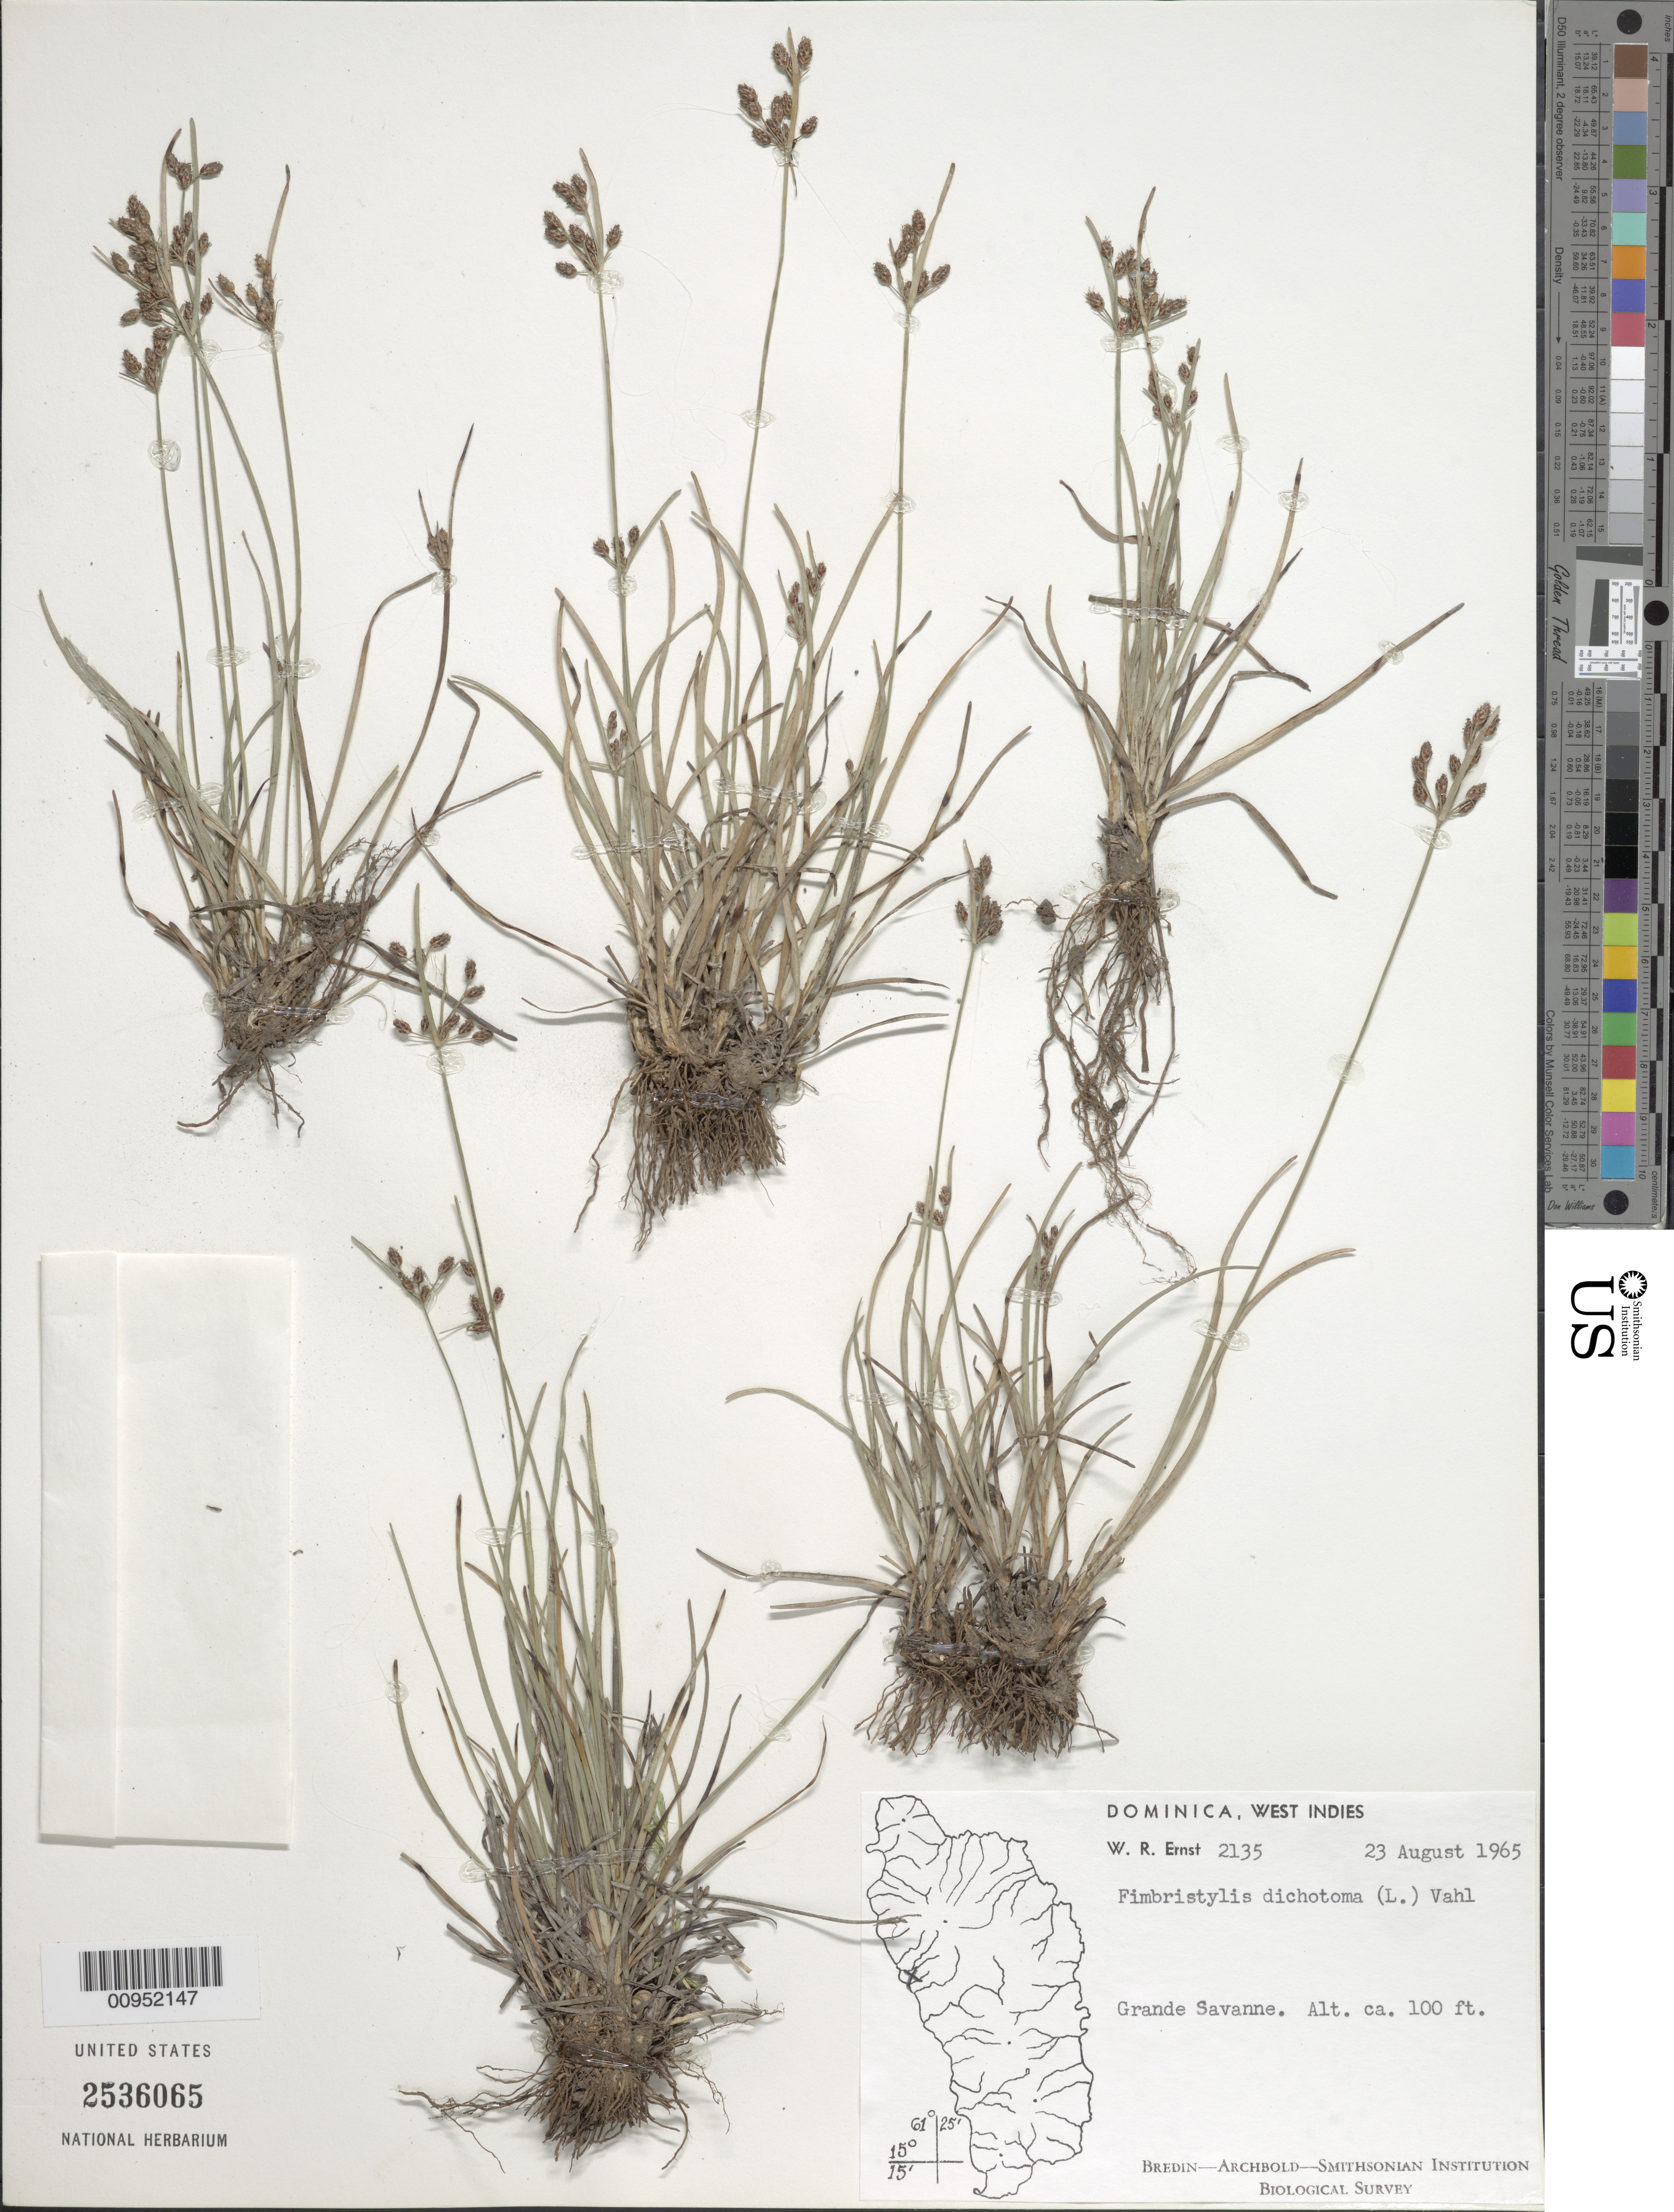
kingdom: Plantae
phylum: Tracheophyta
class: Liliopsida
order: Poales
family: Cyperaceae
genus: Fimbristylis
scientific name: Fimbristylis dichotoma subsp. dichotoma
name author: (L.) Vahl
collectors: W. R. Ernst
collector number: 2135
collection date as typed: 23 Aug 1965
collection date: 1965-08-23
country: Dominica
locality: Grande Savanne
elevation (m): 30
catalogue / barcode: US 2536065